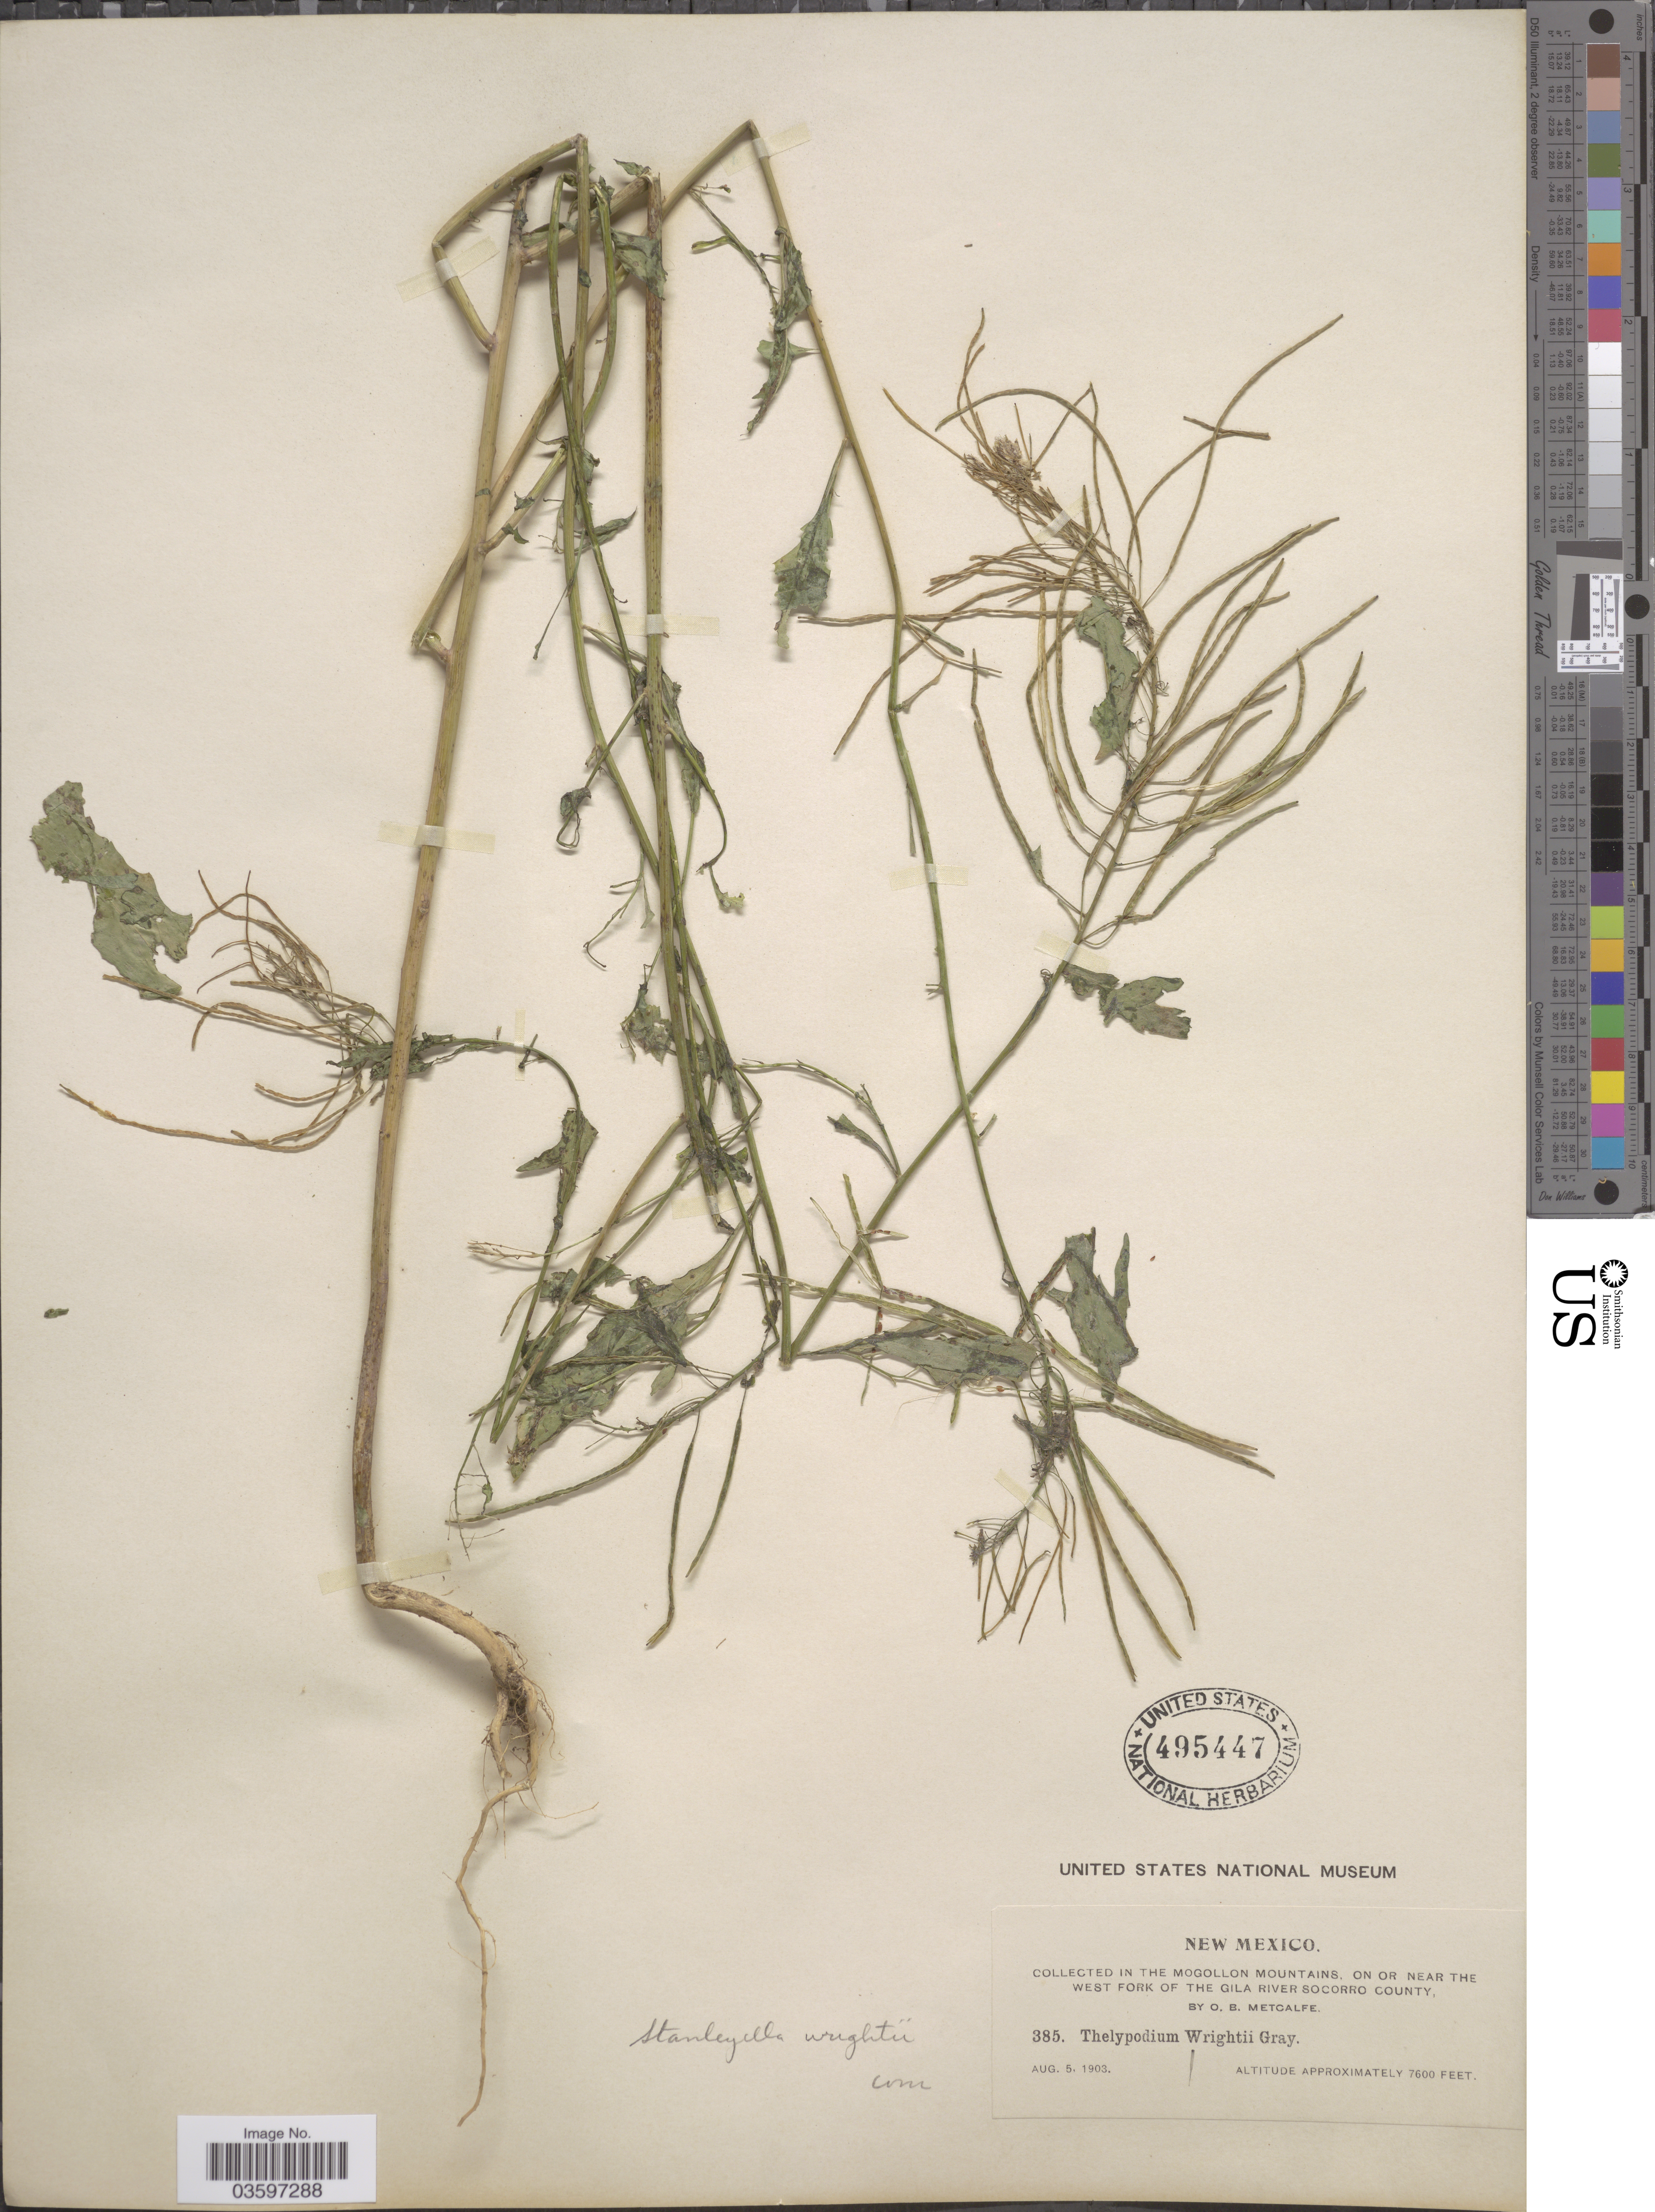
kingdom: Plantae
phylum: Tracheophyta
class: Magnoliopsida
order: Brassicales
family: Brassicaceae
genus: Stanleyella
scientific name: Stanleyella wrightii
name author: Rydb.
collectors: O. B. Metcalfe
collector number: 385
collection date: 1903-08-05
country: United States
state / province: New Mexico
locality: In the Mogollon Mountains, on or near the West Fork of The Gila River Socorro County.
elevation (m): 2316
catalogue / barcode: US 495447